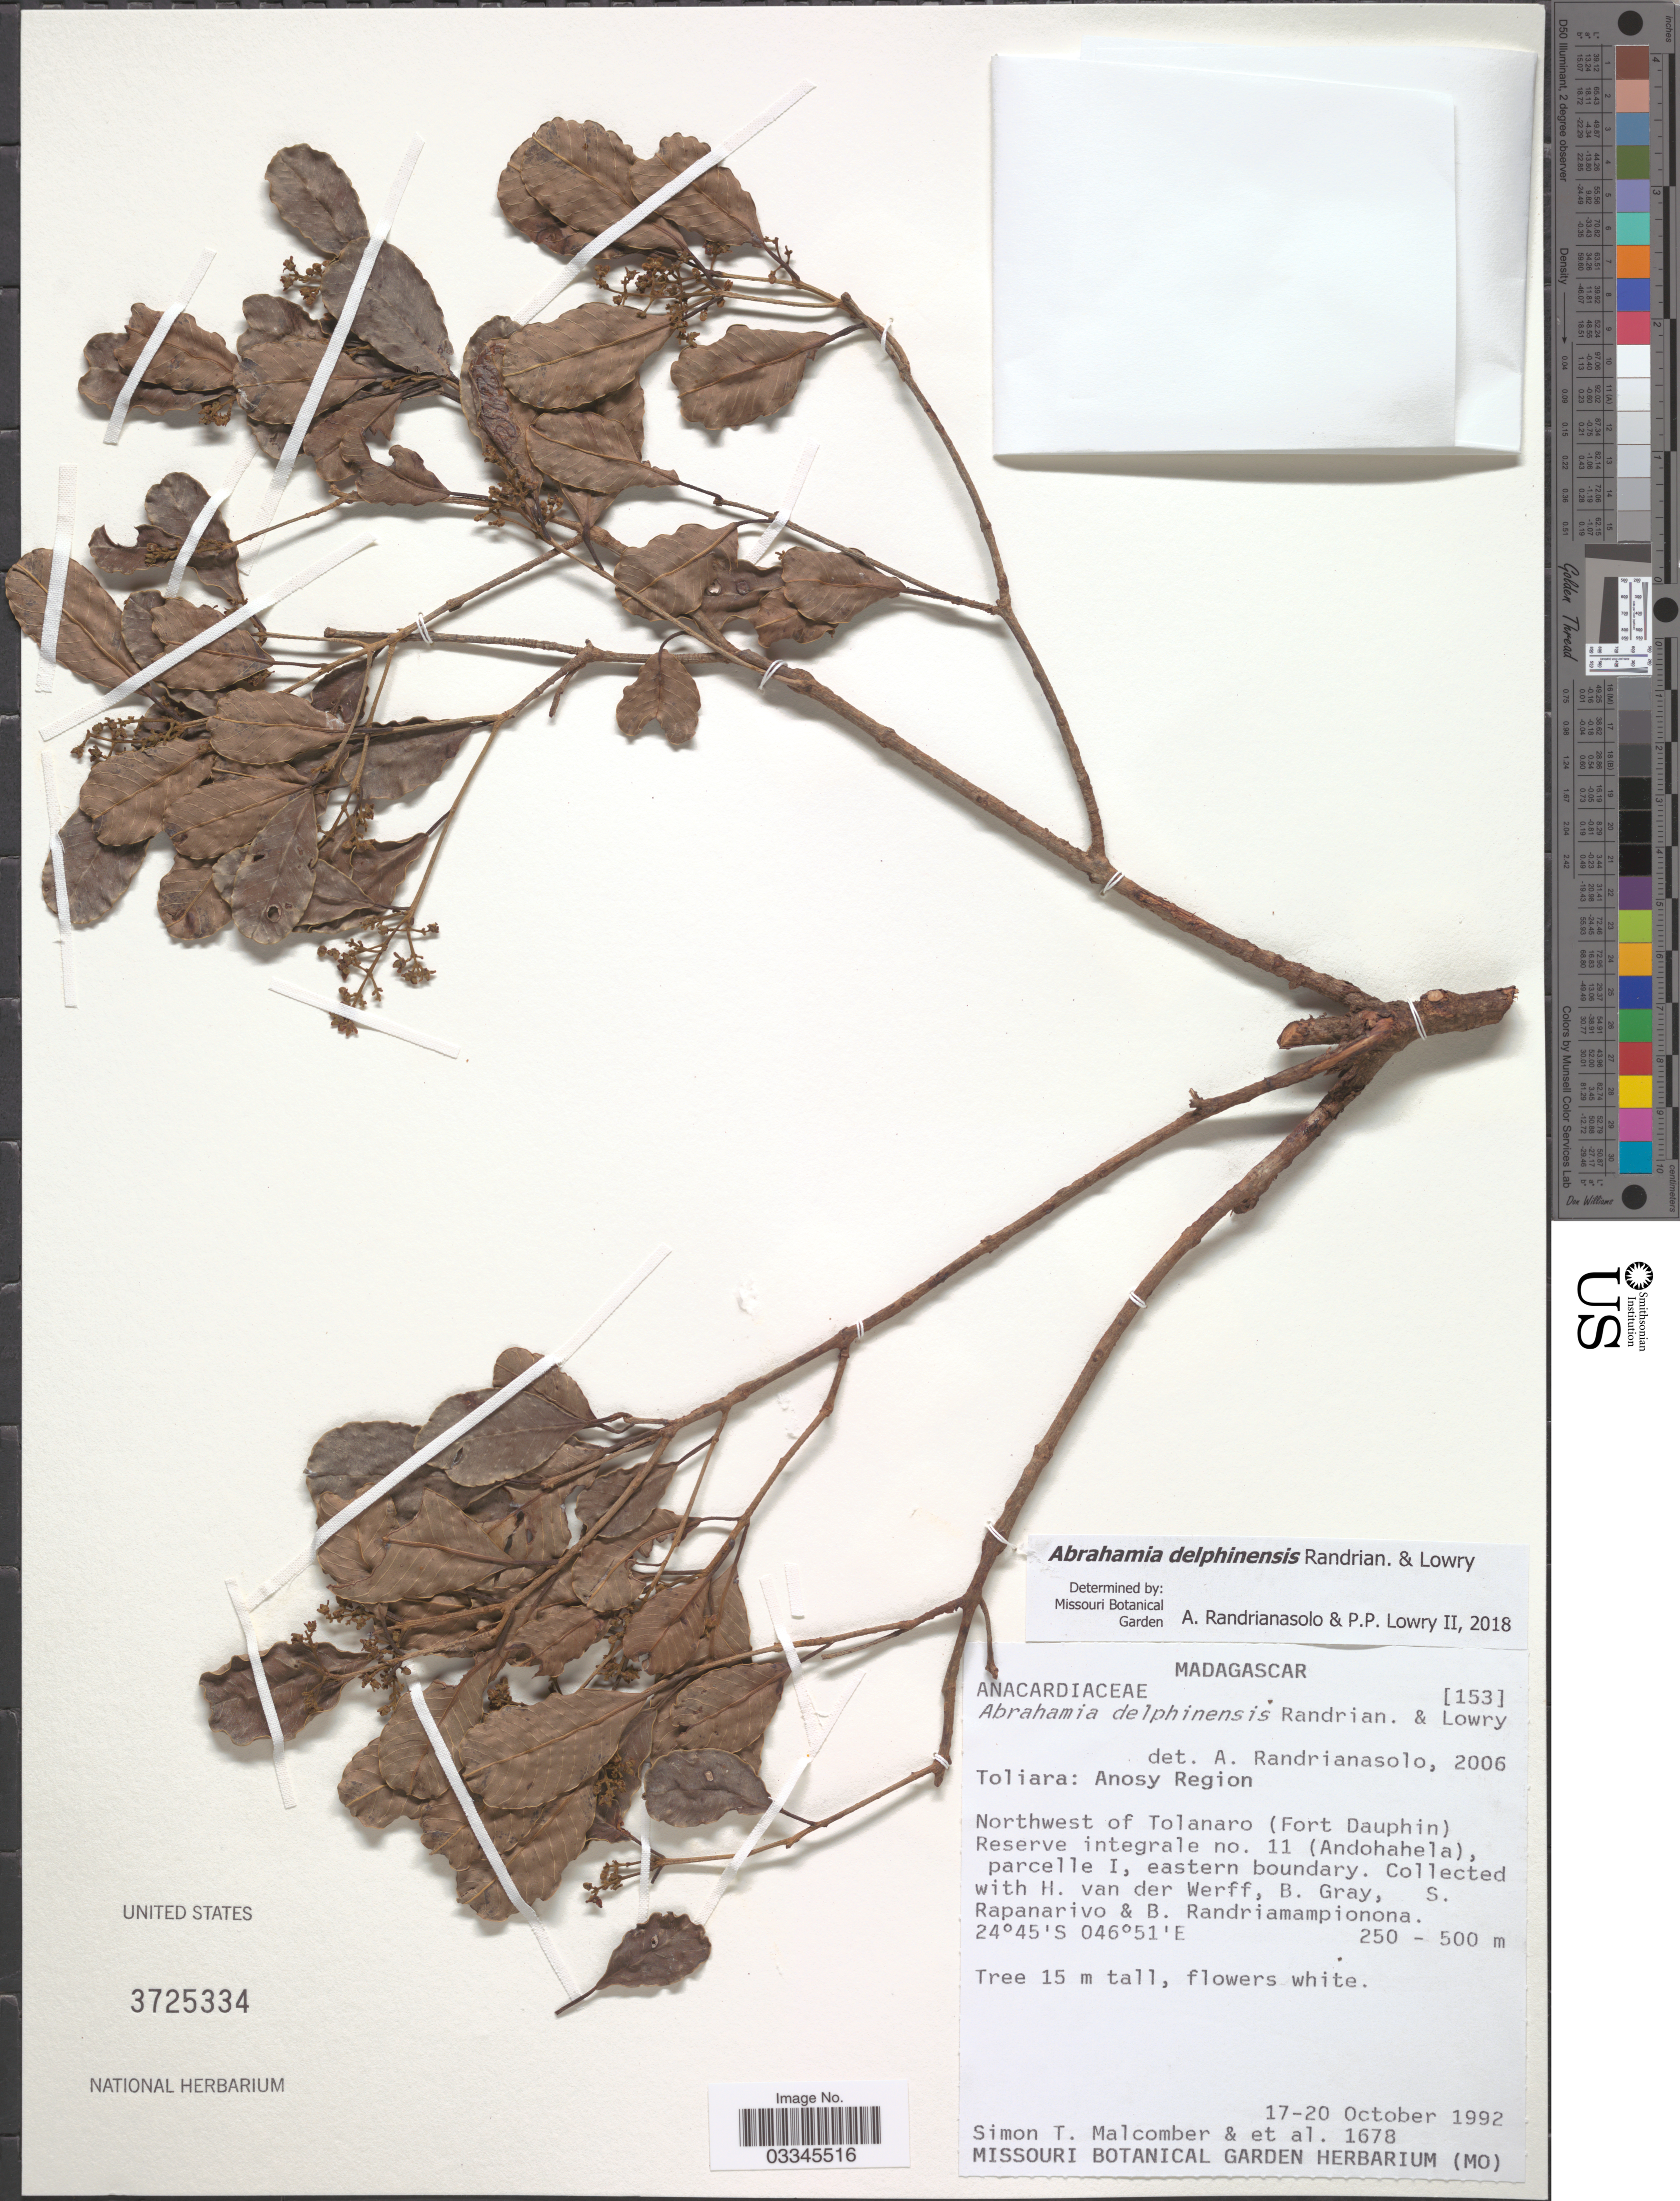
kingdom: Plantae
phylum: Tracheophyta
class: Magnoliopsida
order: Sapindales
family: Anacardiaceae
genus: Abrahamia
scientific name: Abrahamia delphinensis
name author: Randrian. & Lowry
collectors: S. T. Malcomber, H. van der Werff, B. Gray, S. Rapanarivo & B. Randriamampionona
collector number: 1678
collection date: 1992-10-17/1992-10-20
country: Madagascar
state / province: Anosy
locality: Anosy Region. Northwest of Tolanaro (Fort Dauphin) Reserve integrale no. 11 (Andohahela), parcelle I, eastern boundary.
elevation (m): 250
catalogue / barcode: US 3725334